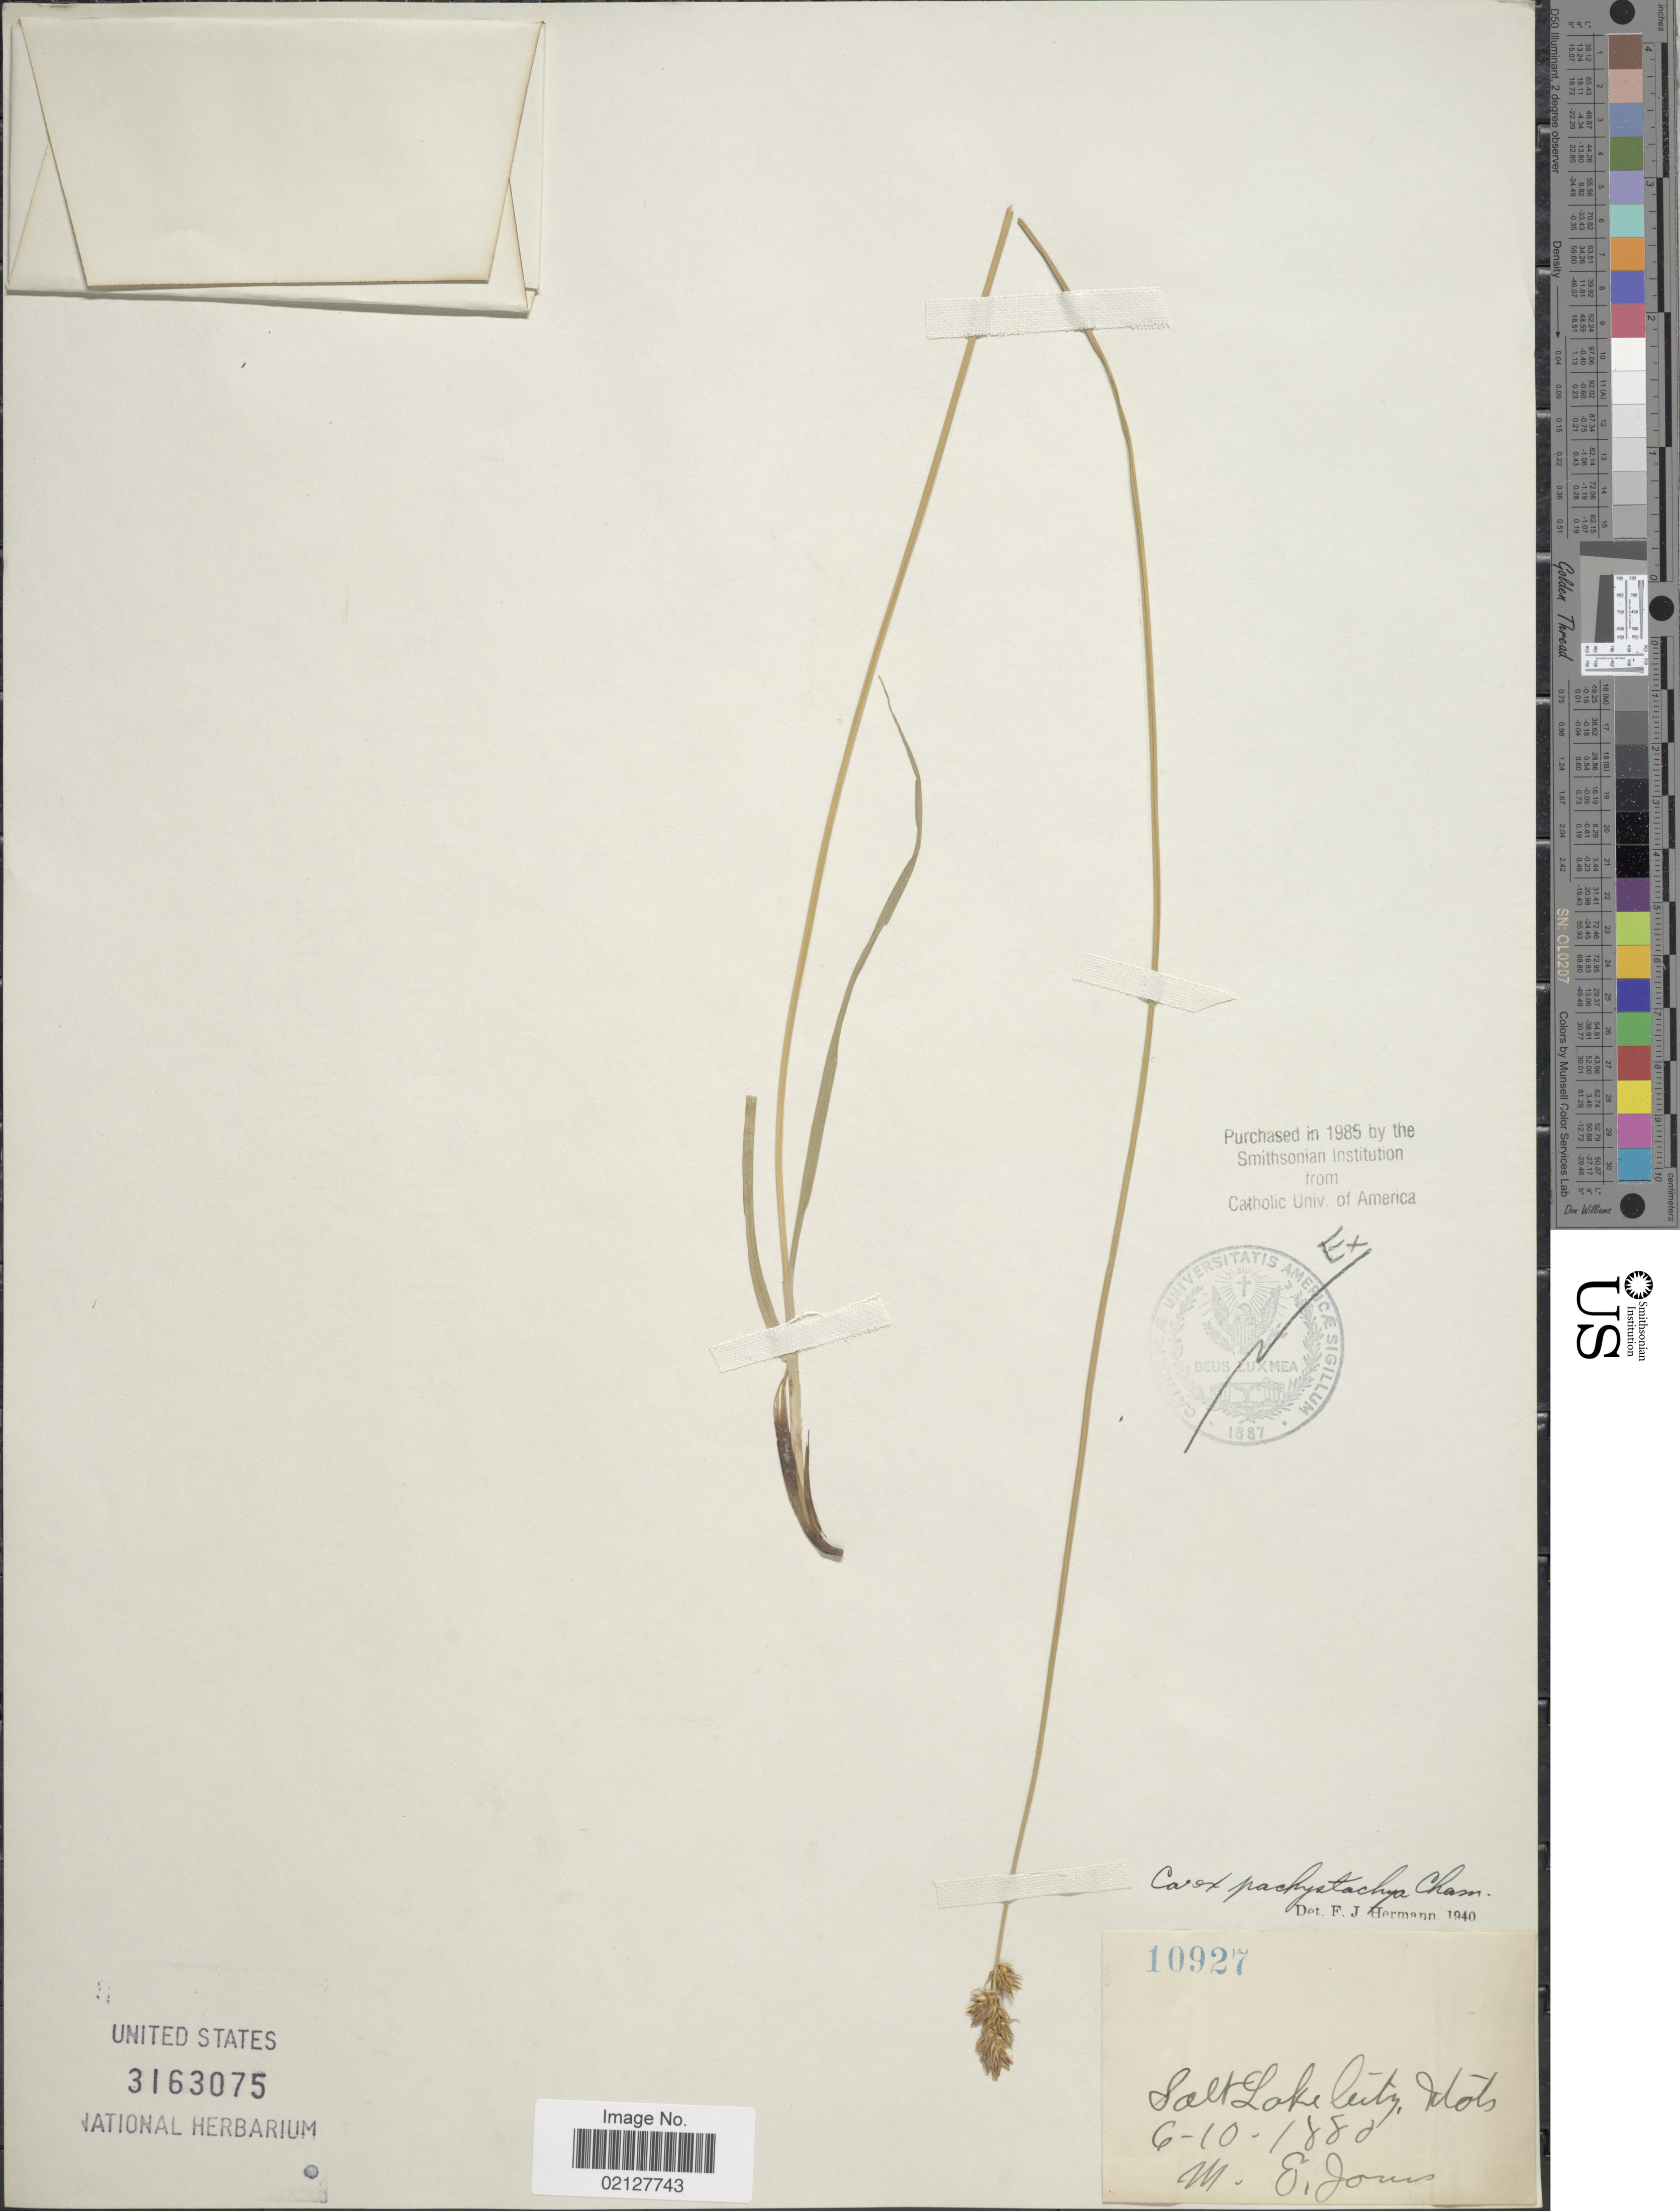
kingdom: Plantae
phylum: Tracheophyta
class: Liliopsida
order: Poales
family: Cyperaceae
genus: Carex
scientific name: Carex pachystachya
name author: Cham. ex Steud.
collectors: M. E. Jones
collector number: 10927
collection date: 1880-06-10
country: United States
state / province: Utah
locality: Salt Lake City, Mts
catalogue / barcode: US 3163075